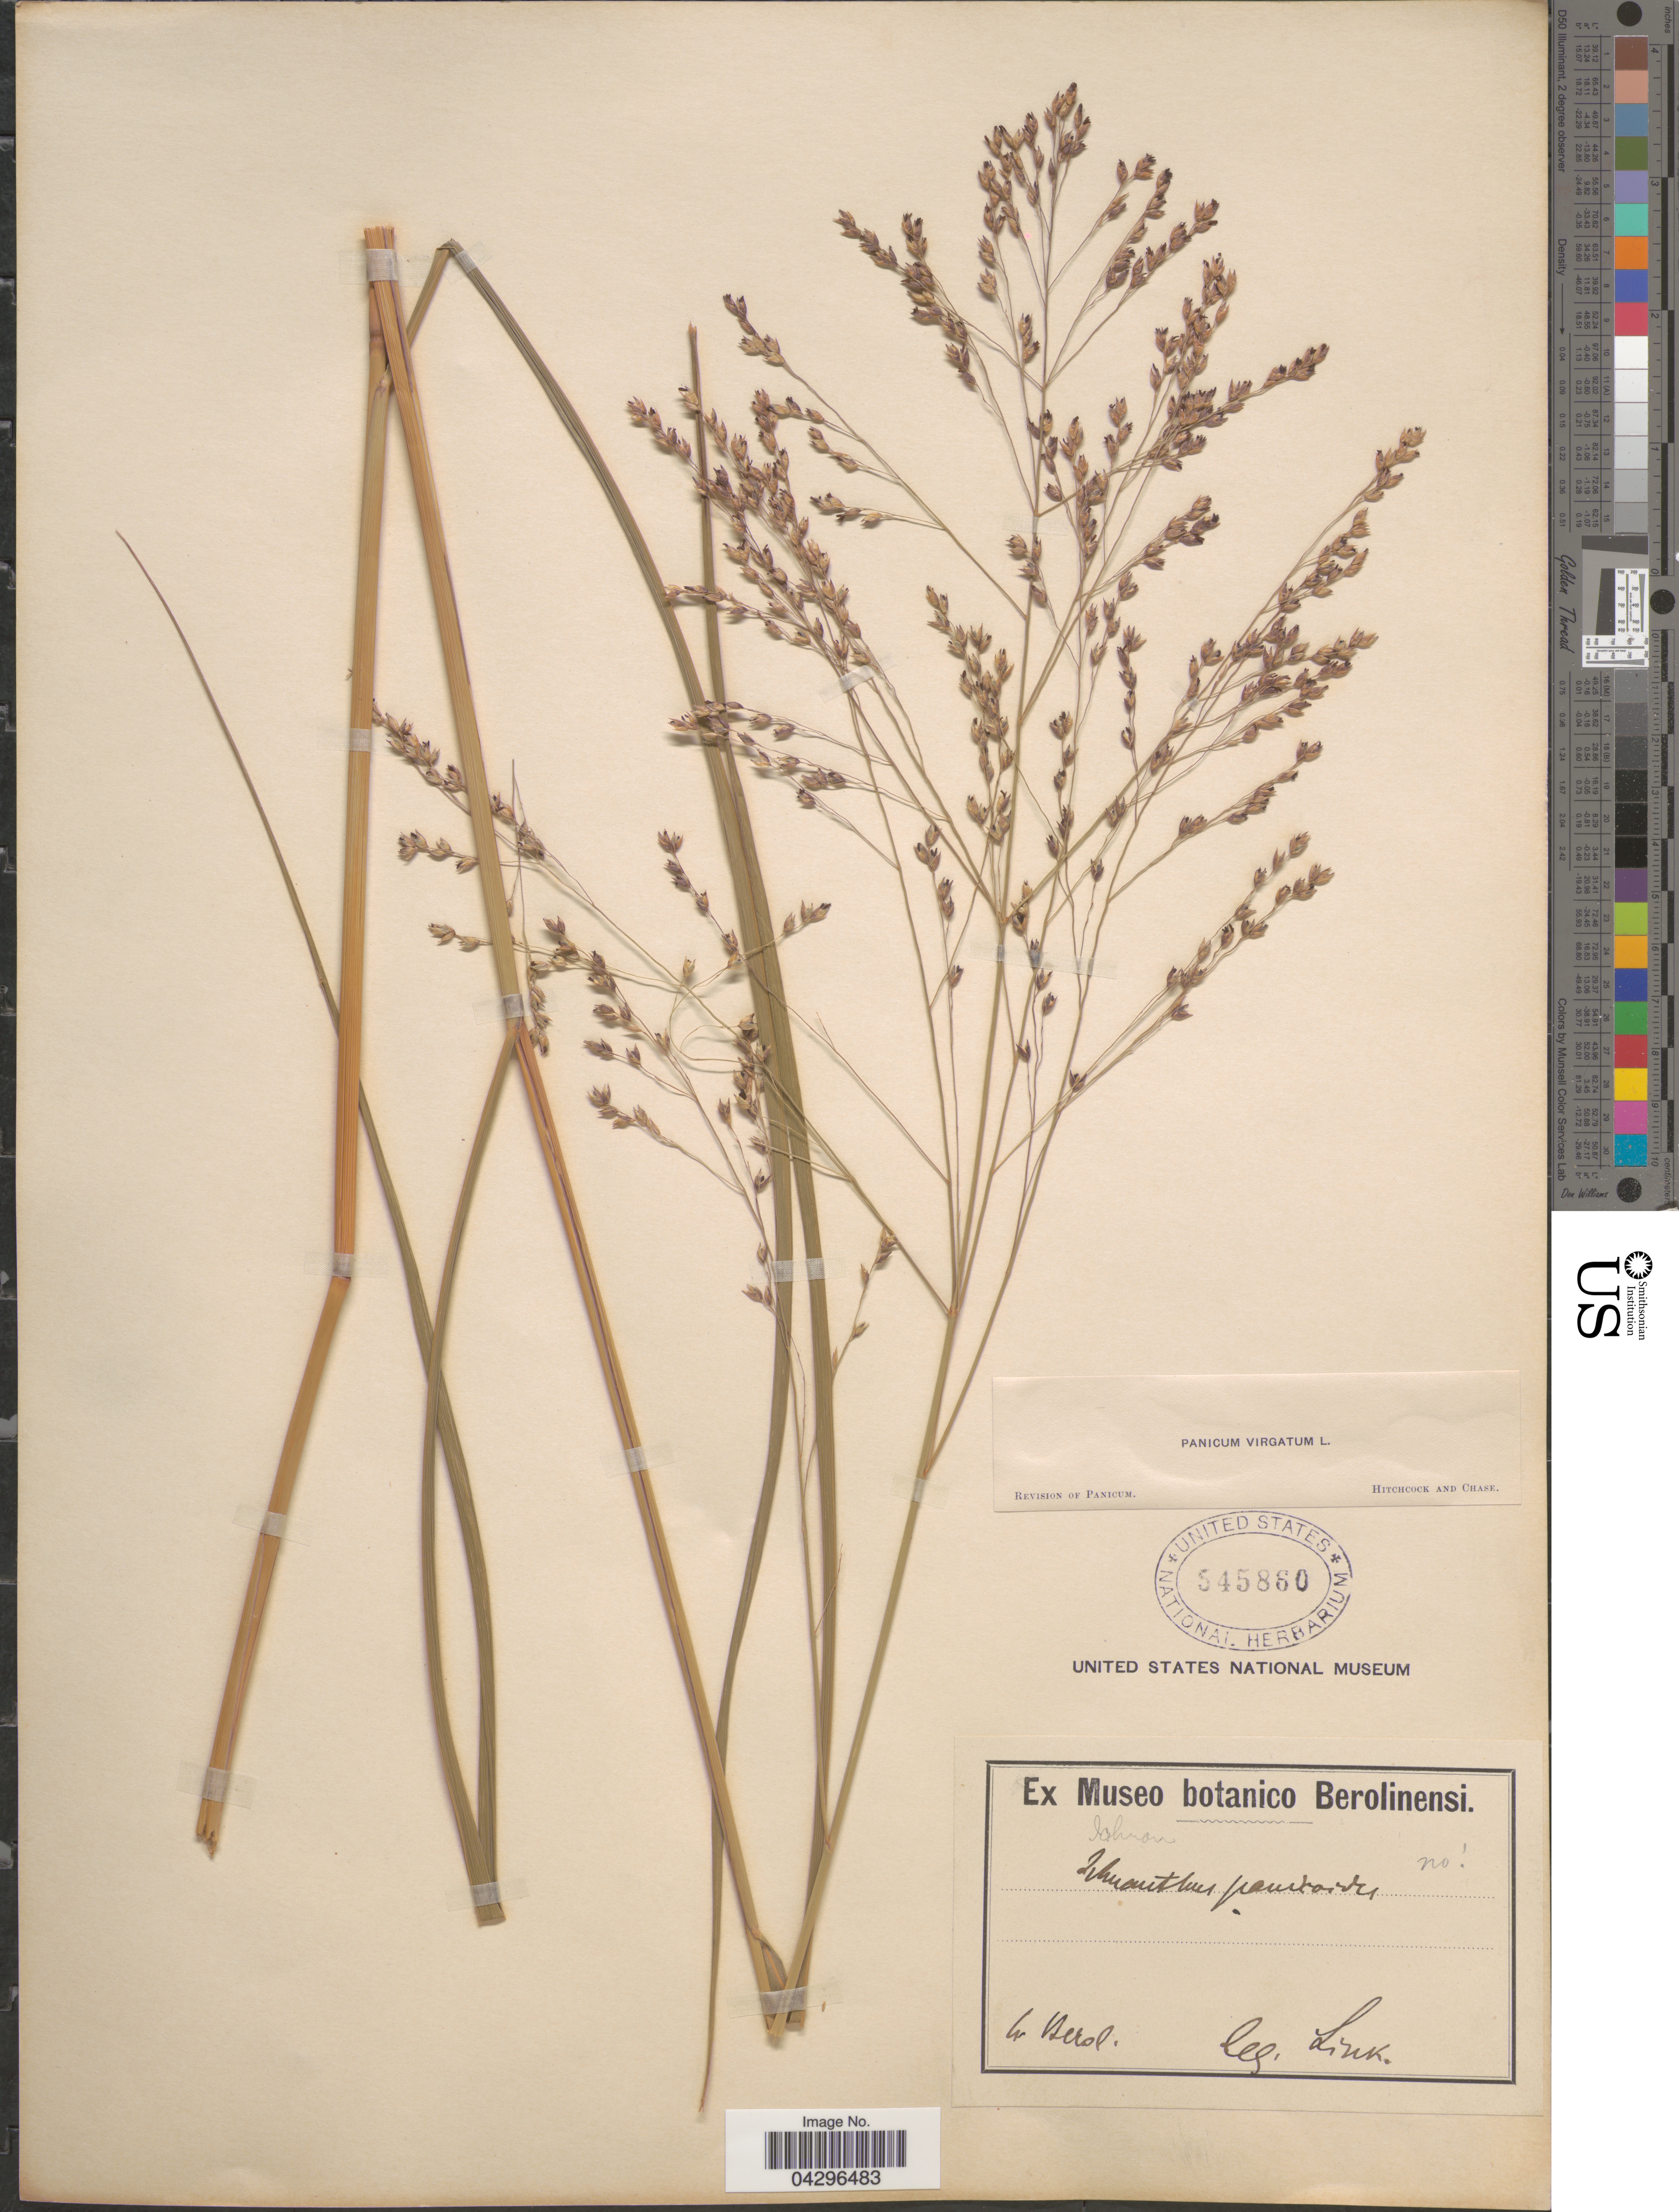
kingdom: Plantae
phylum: Tracheophyta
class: Liliopsida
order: Poales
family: Poaceae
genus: Panicum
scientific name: Panicum virgatum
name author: L.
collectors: Link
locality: Berol.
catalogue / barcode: US 545860